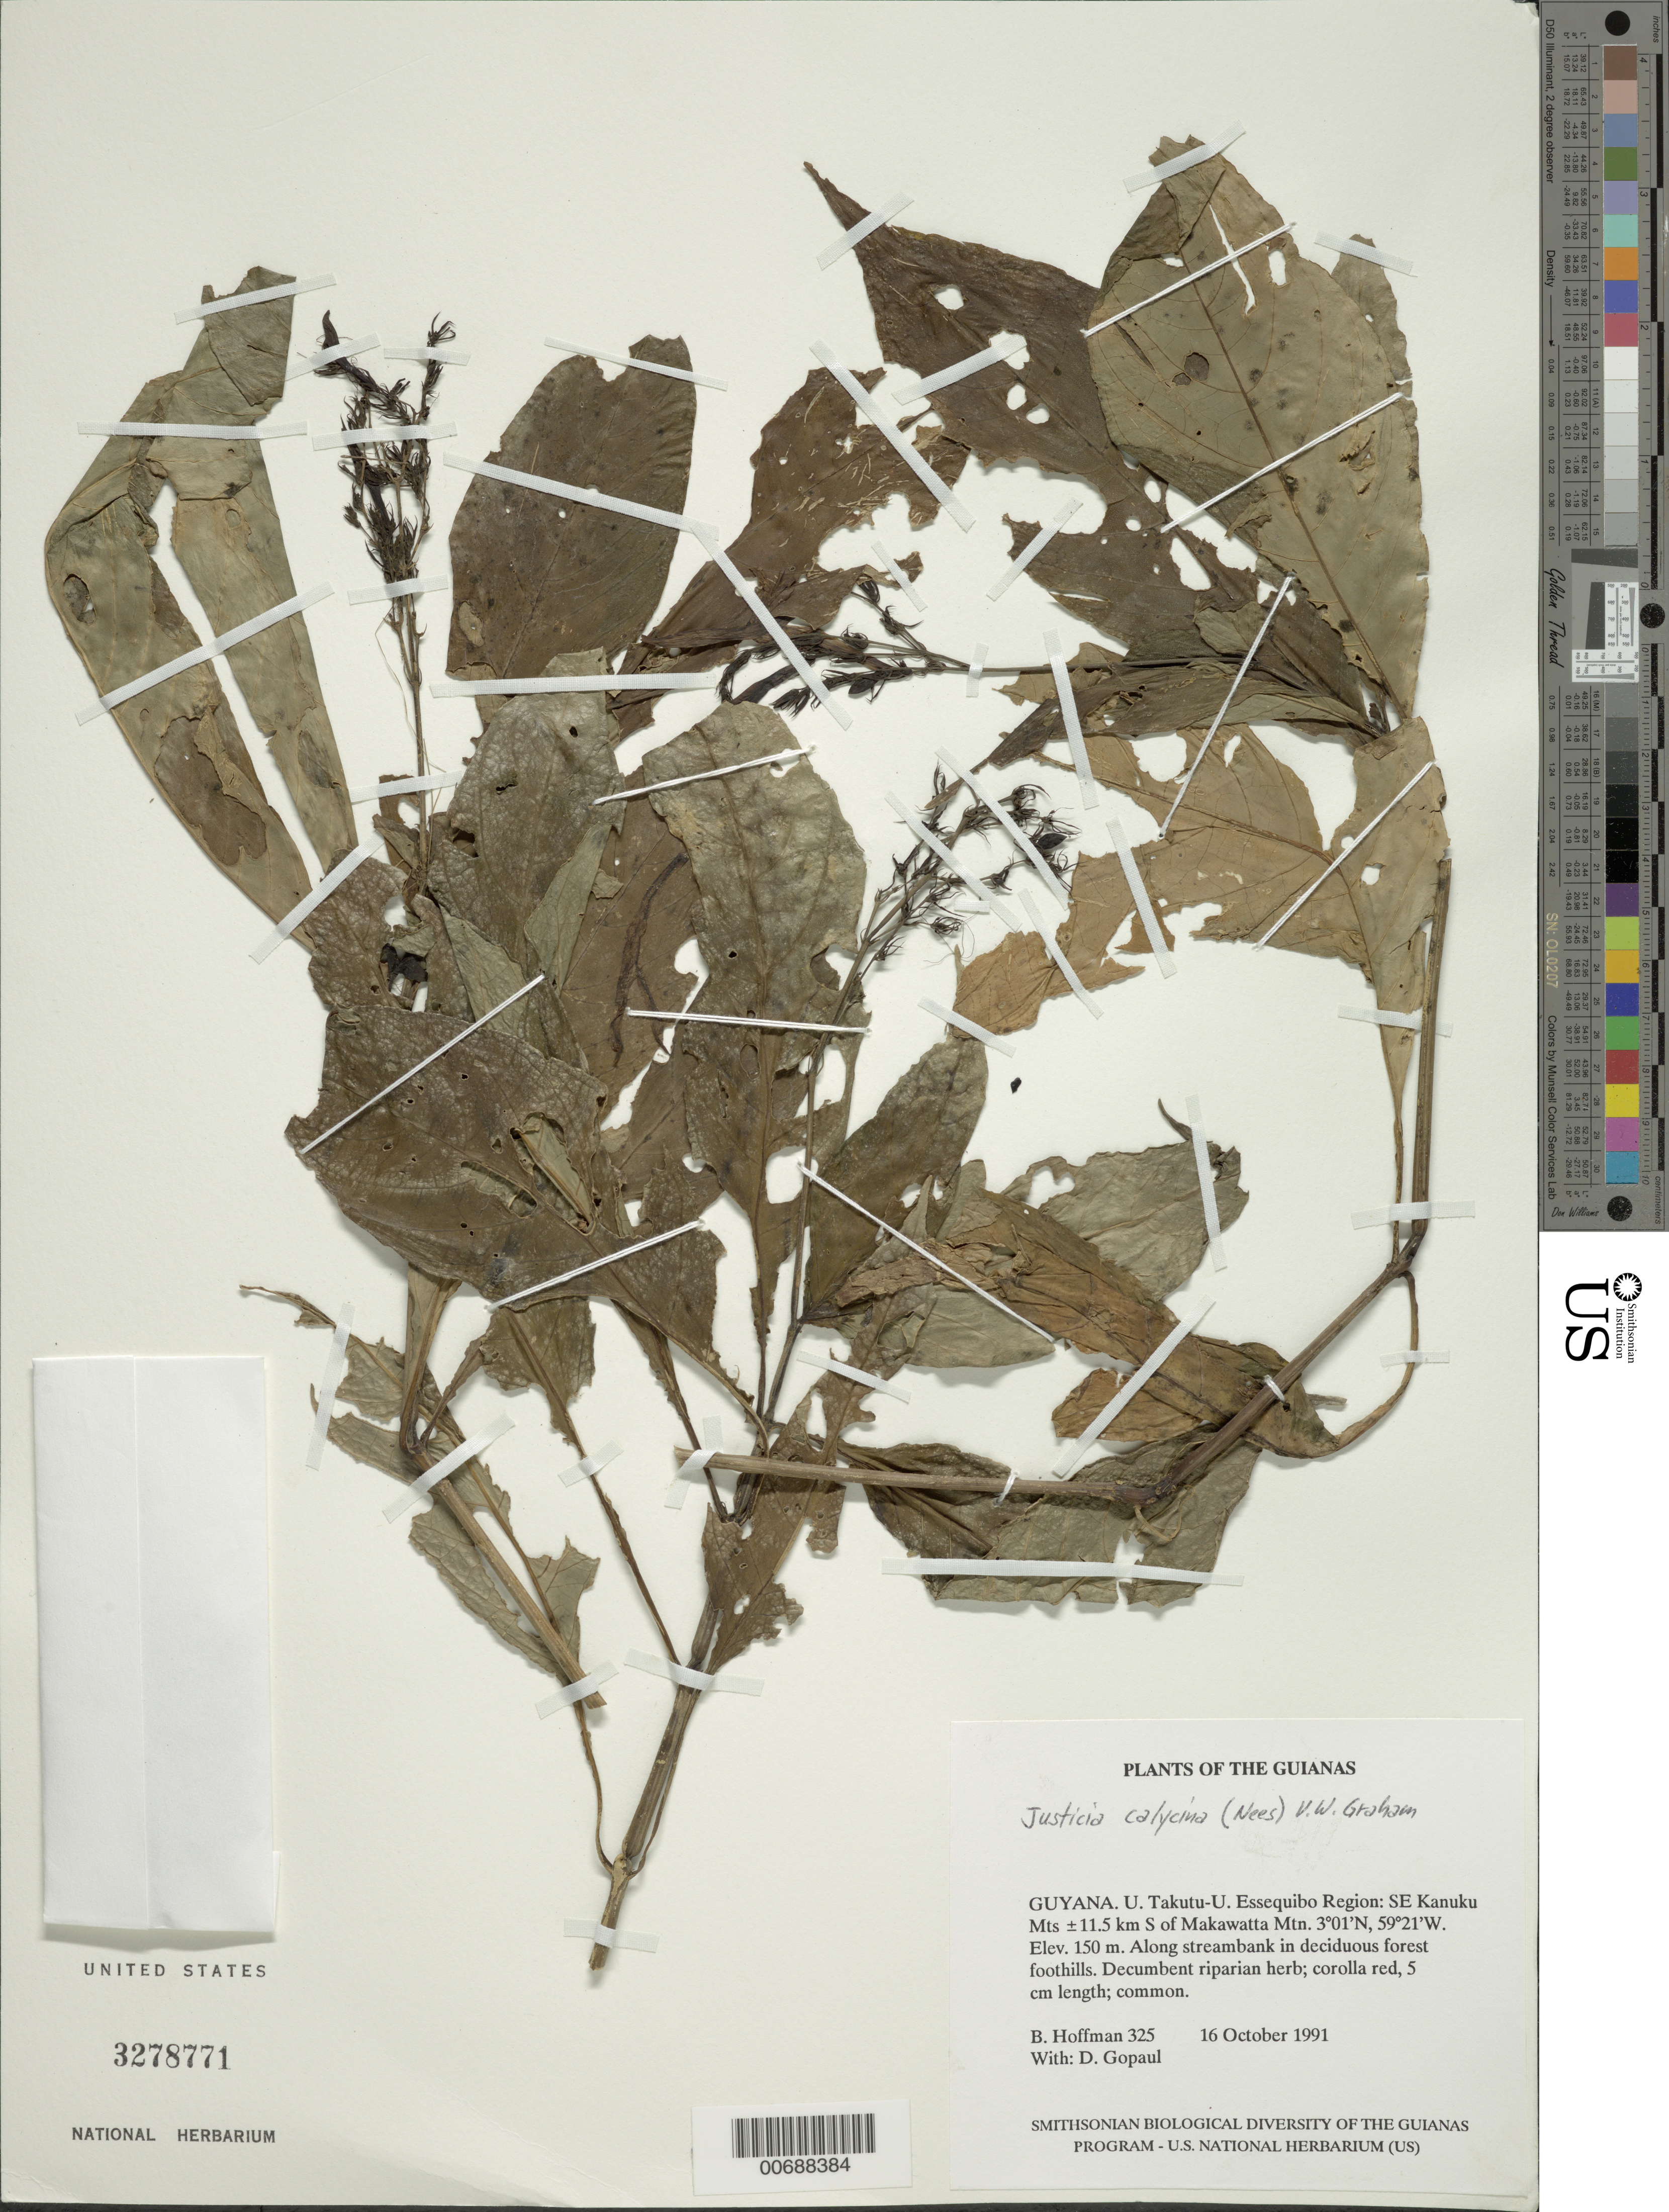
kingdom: Plantae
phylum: Tracheophyta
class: Magnoliopsida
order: Lamiales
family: Acanthaceae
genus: Justicia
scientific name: Justicia calycina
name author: (Nees) V.A.W. Graham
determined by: Wasshausen, Dieter C., (BOT), Smithsonian Institution - National Museum of Natural History (UNITED STATES)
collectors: B. Hoffman & D. Gopaul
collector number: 325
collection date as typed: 16 October 1991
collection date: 1991-10-16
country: Guyana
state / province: U. Takutu-U. Essequibo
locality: SE Kanuku Mts ±11.5 km S of Makawatta Mtn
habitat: Along streambank in deciduous forest foothills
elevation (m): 150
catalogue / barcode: US 3278771